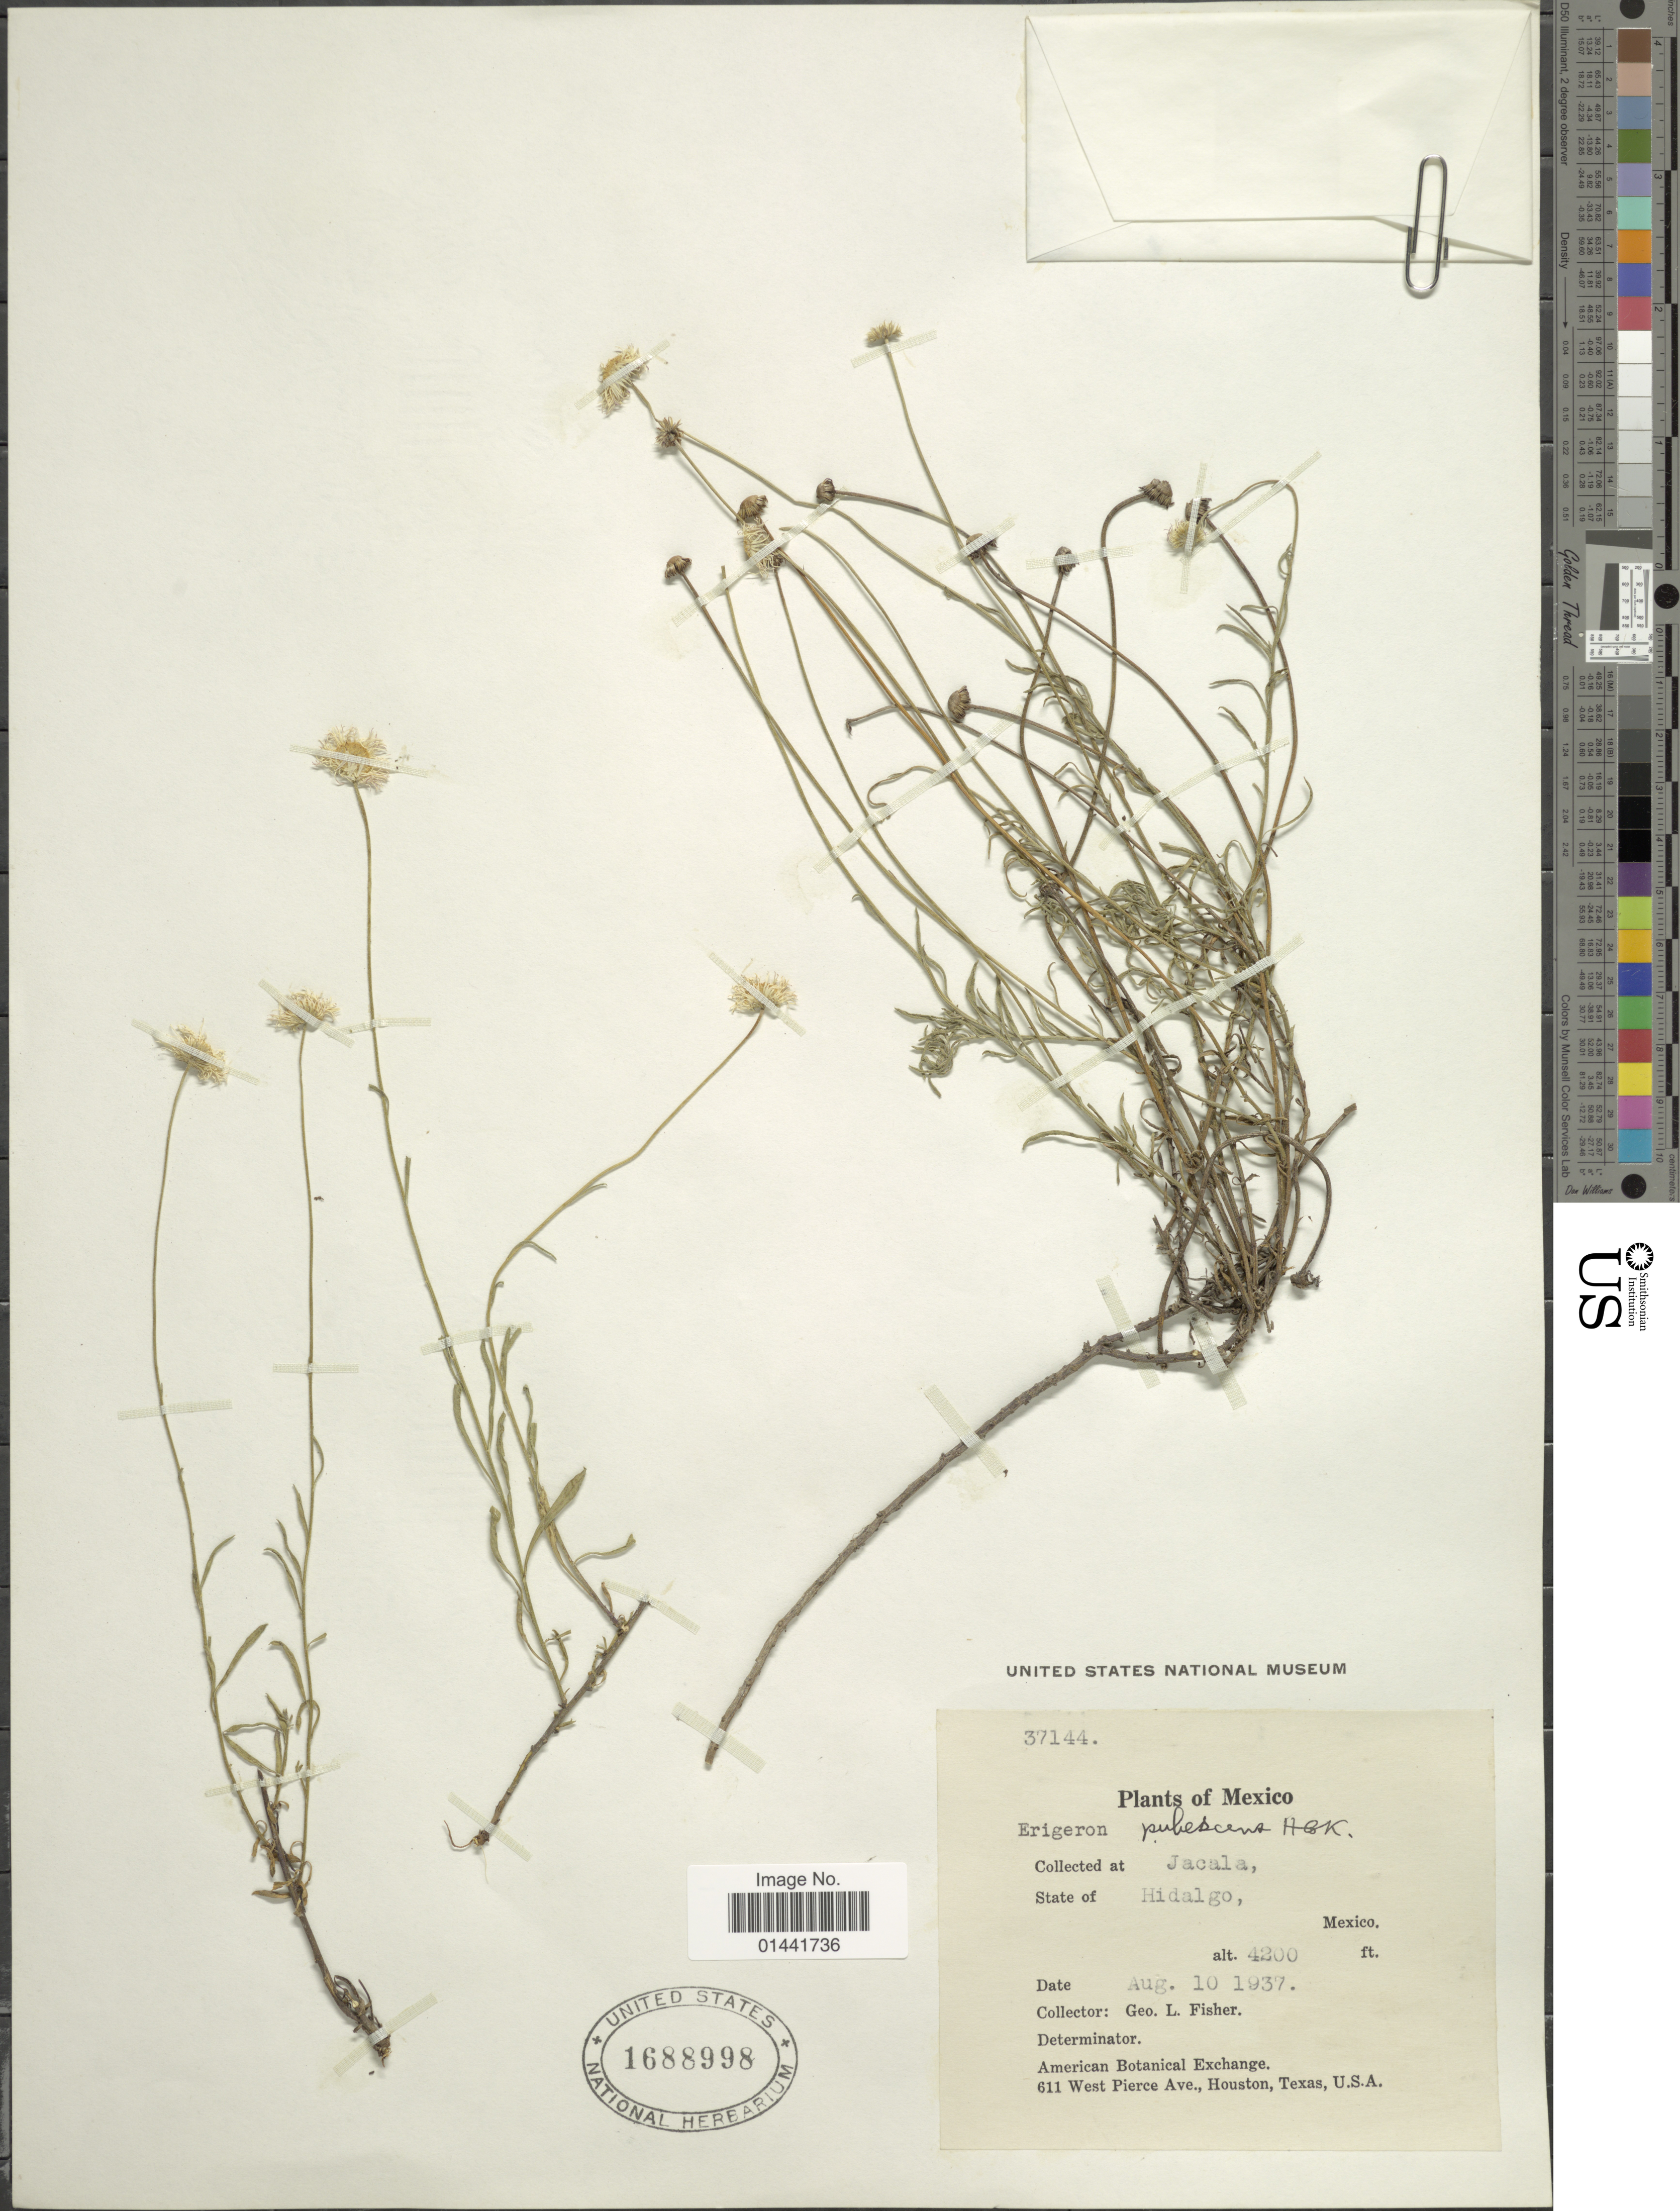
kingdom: Plantae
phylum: Tracheophyta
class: Magnoliopsida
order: Asterales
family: Asteraceae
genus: Erigeron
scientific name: Erigeron pubescens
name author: Kunth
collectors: G. L. Fisher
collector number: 37144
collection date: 1937-08-10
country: Mexico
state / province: Hidalgo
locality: Jacala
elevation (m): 1280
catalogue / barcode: US 1688998